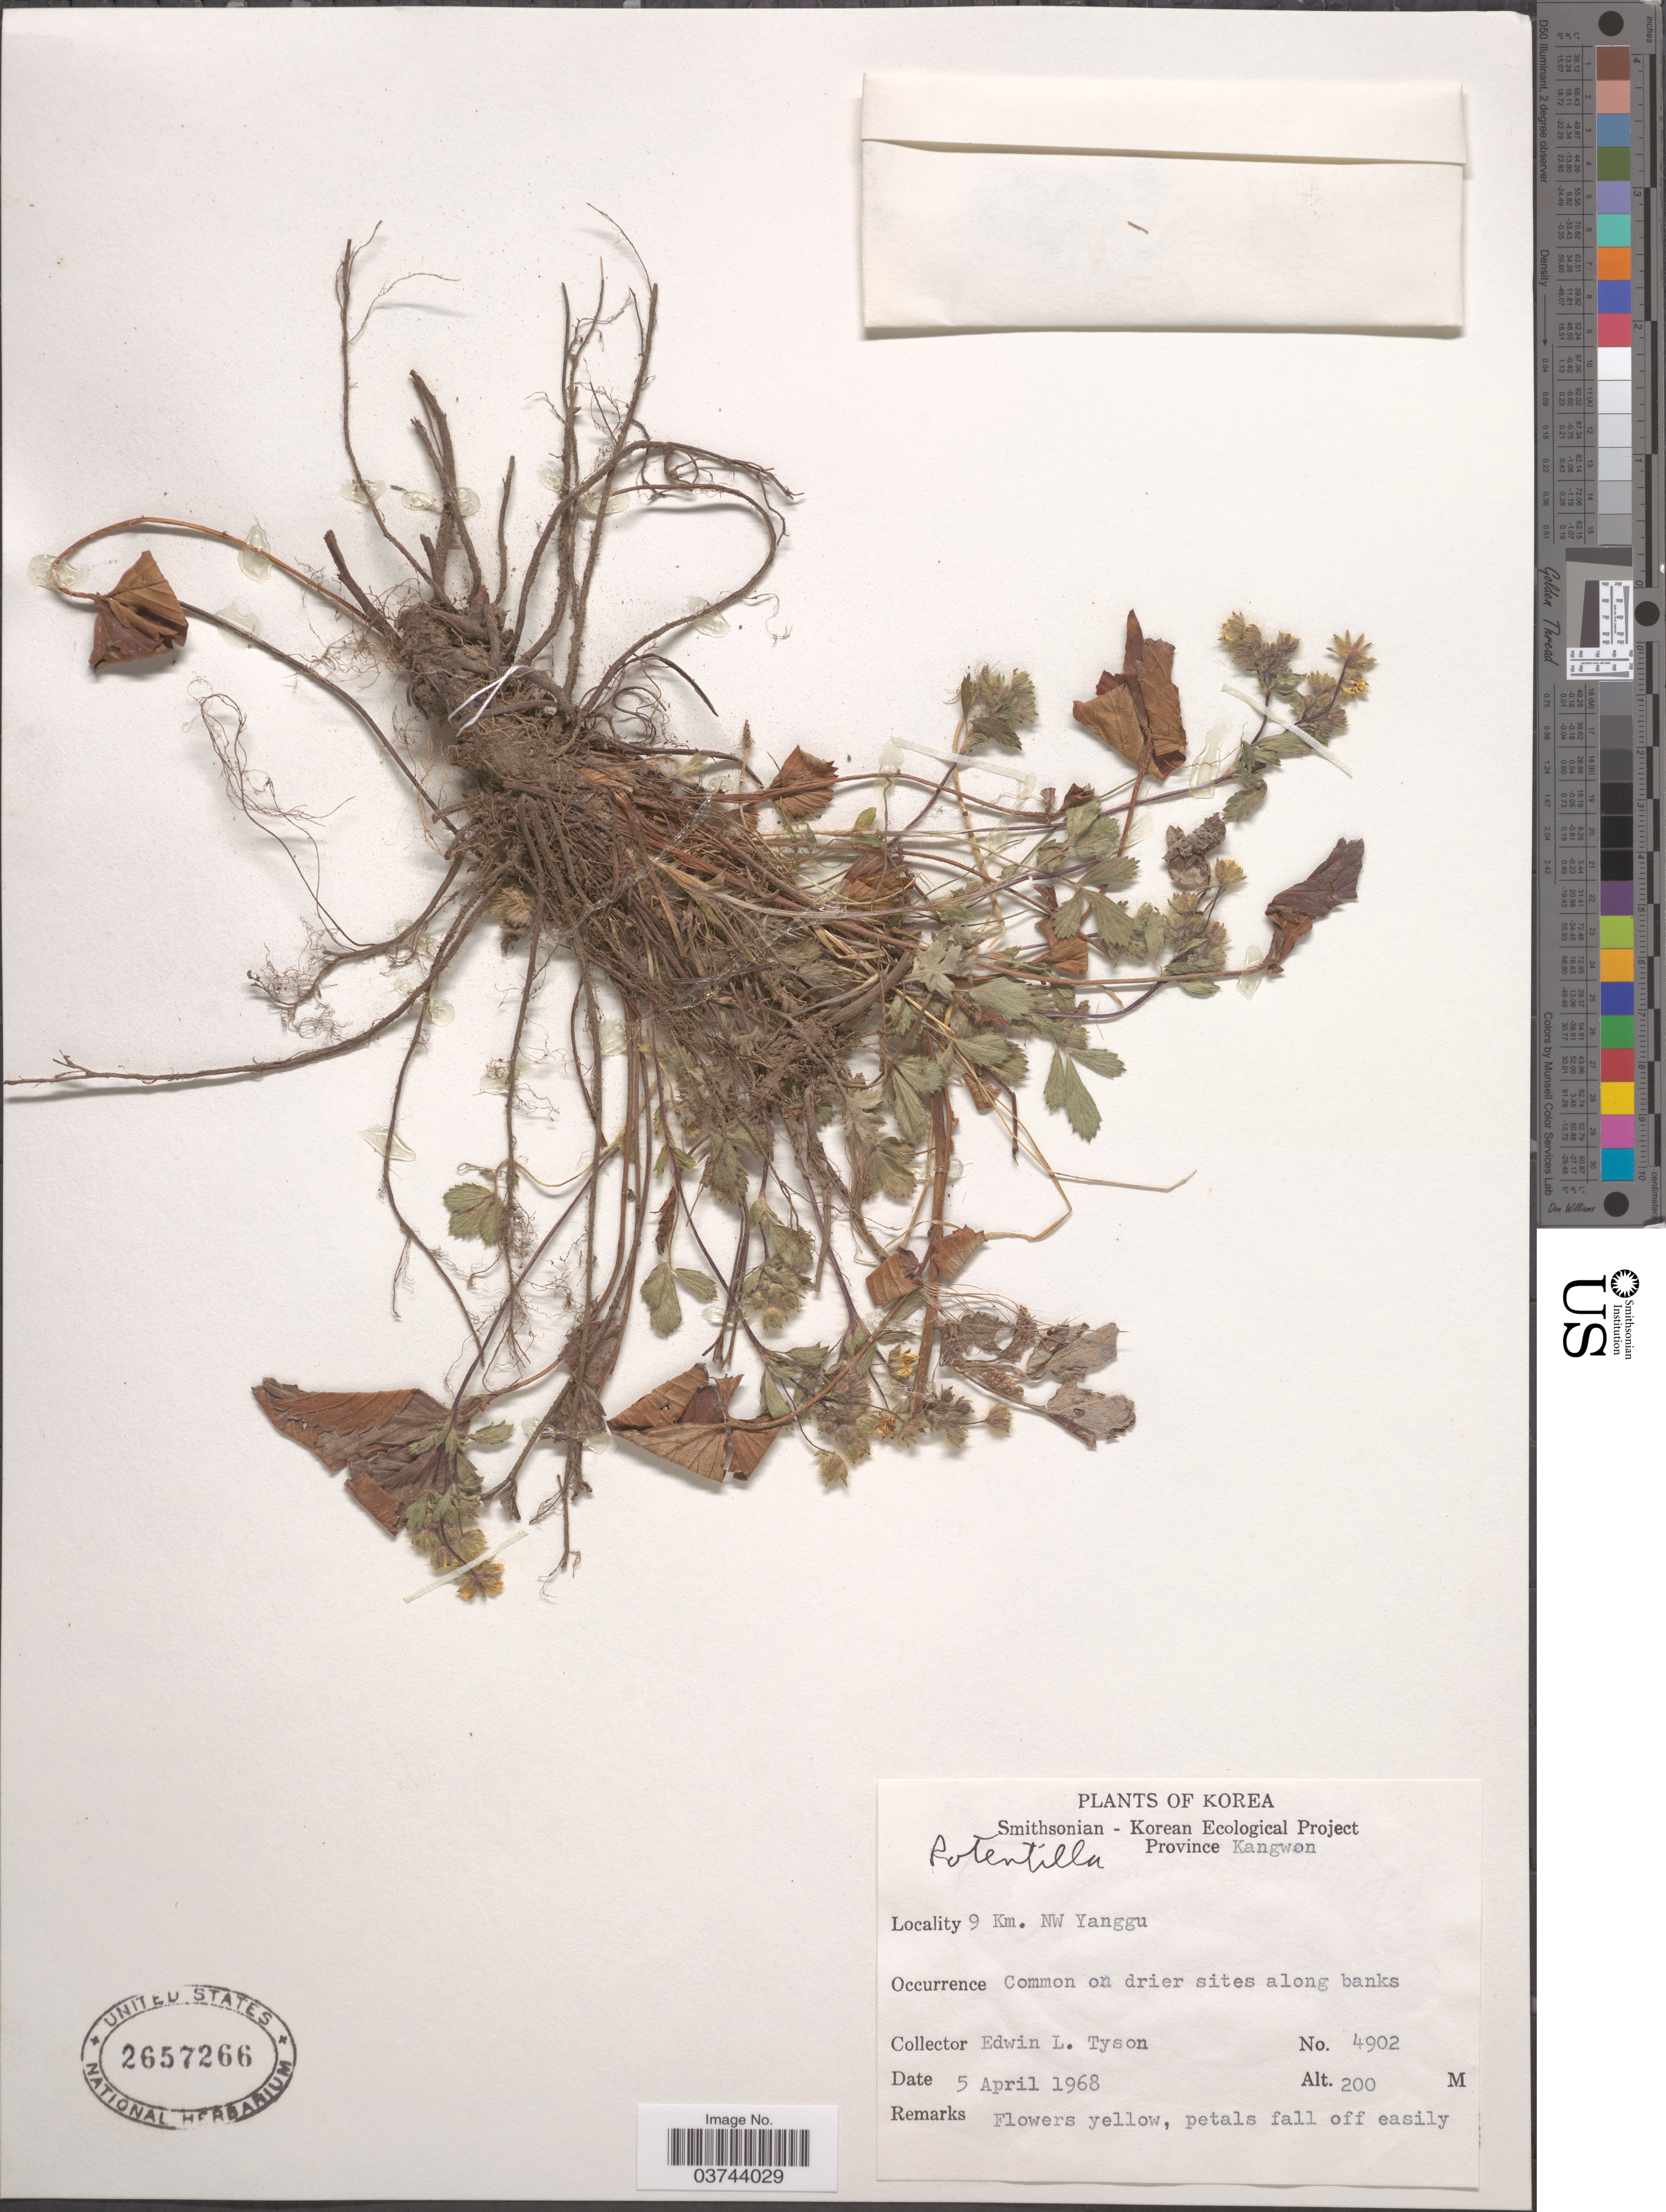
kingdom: Plantae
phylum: Tracheophyta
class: Magnoliopsida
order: Rosales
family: Rosaceae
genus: Potentilla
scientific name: Potentilla sp.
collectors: E. L. Tyson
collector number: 4902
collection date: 1968-04-05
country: North Korea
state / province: Kangwon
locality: Korea. 9 Km. NW Yanggu.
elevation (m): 200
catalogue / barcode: US 2657266